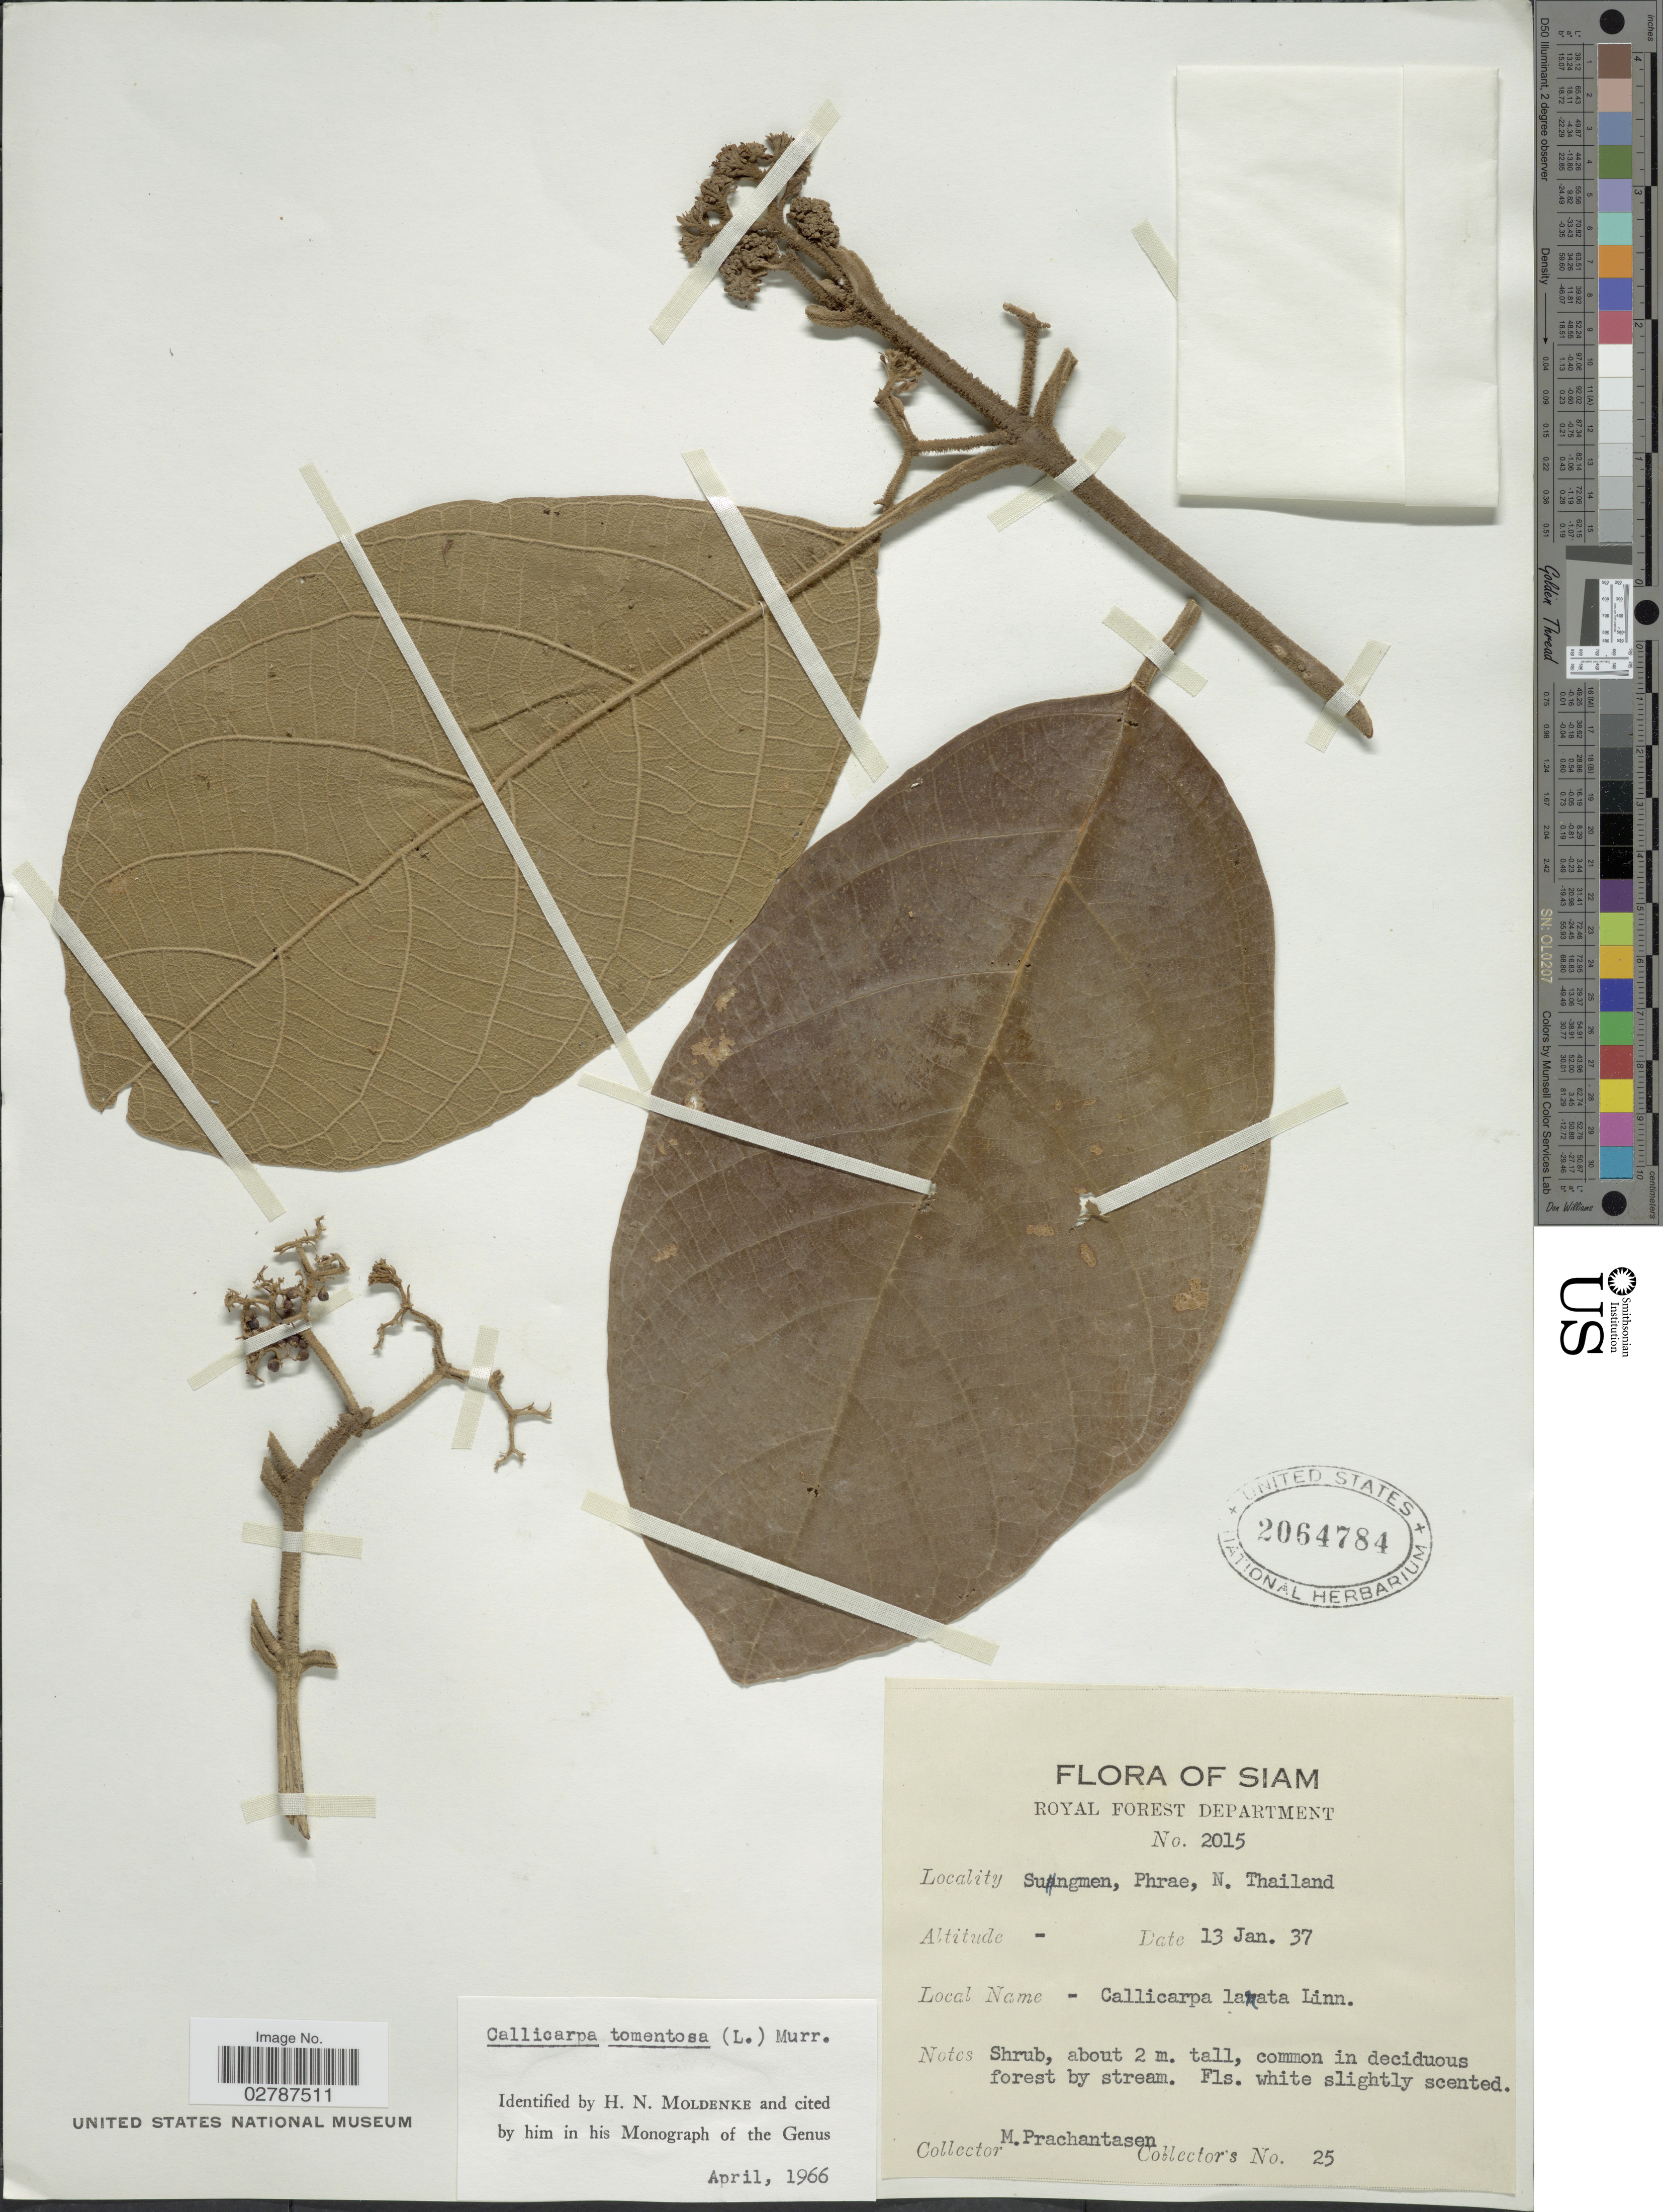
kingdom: Plantae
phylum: Tracheophyta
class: Magnoliopsida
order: Lamiales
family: Lamiaceae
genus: Callicarpa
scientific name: Callicarpa tomentosa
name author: (L.) L.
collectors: M. Prachantasen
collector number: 25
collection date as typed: Transcribed d/m/y: 13/1/37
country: Thailand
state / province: Phrae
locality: Siam. Sungmen, Phrae, N. Thailand.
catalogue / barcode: US 2064784